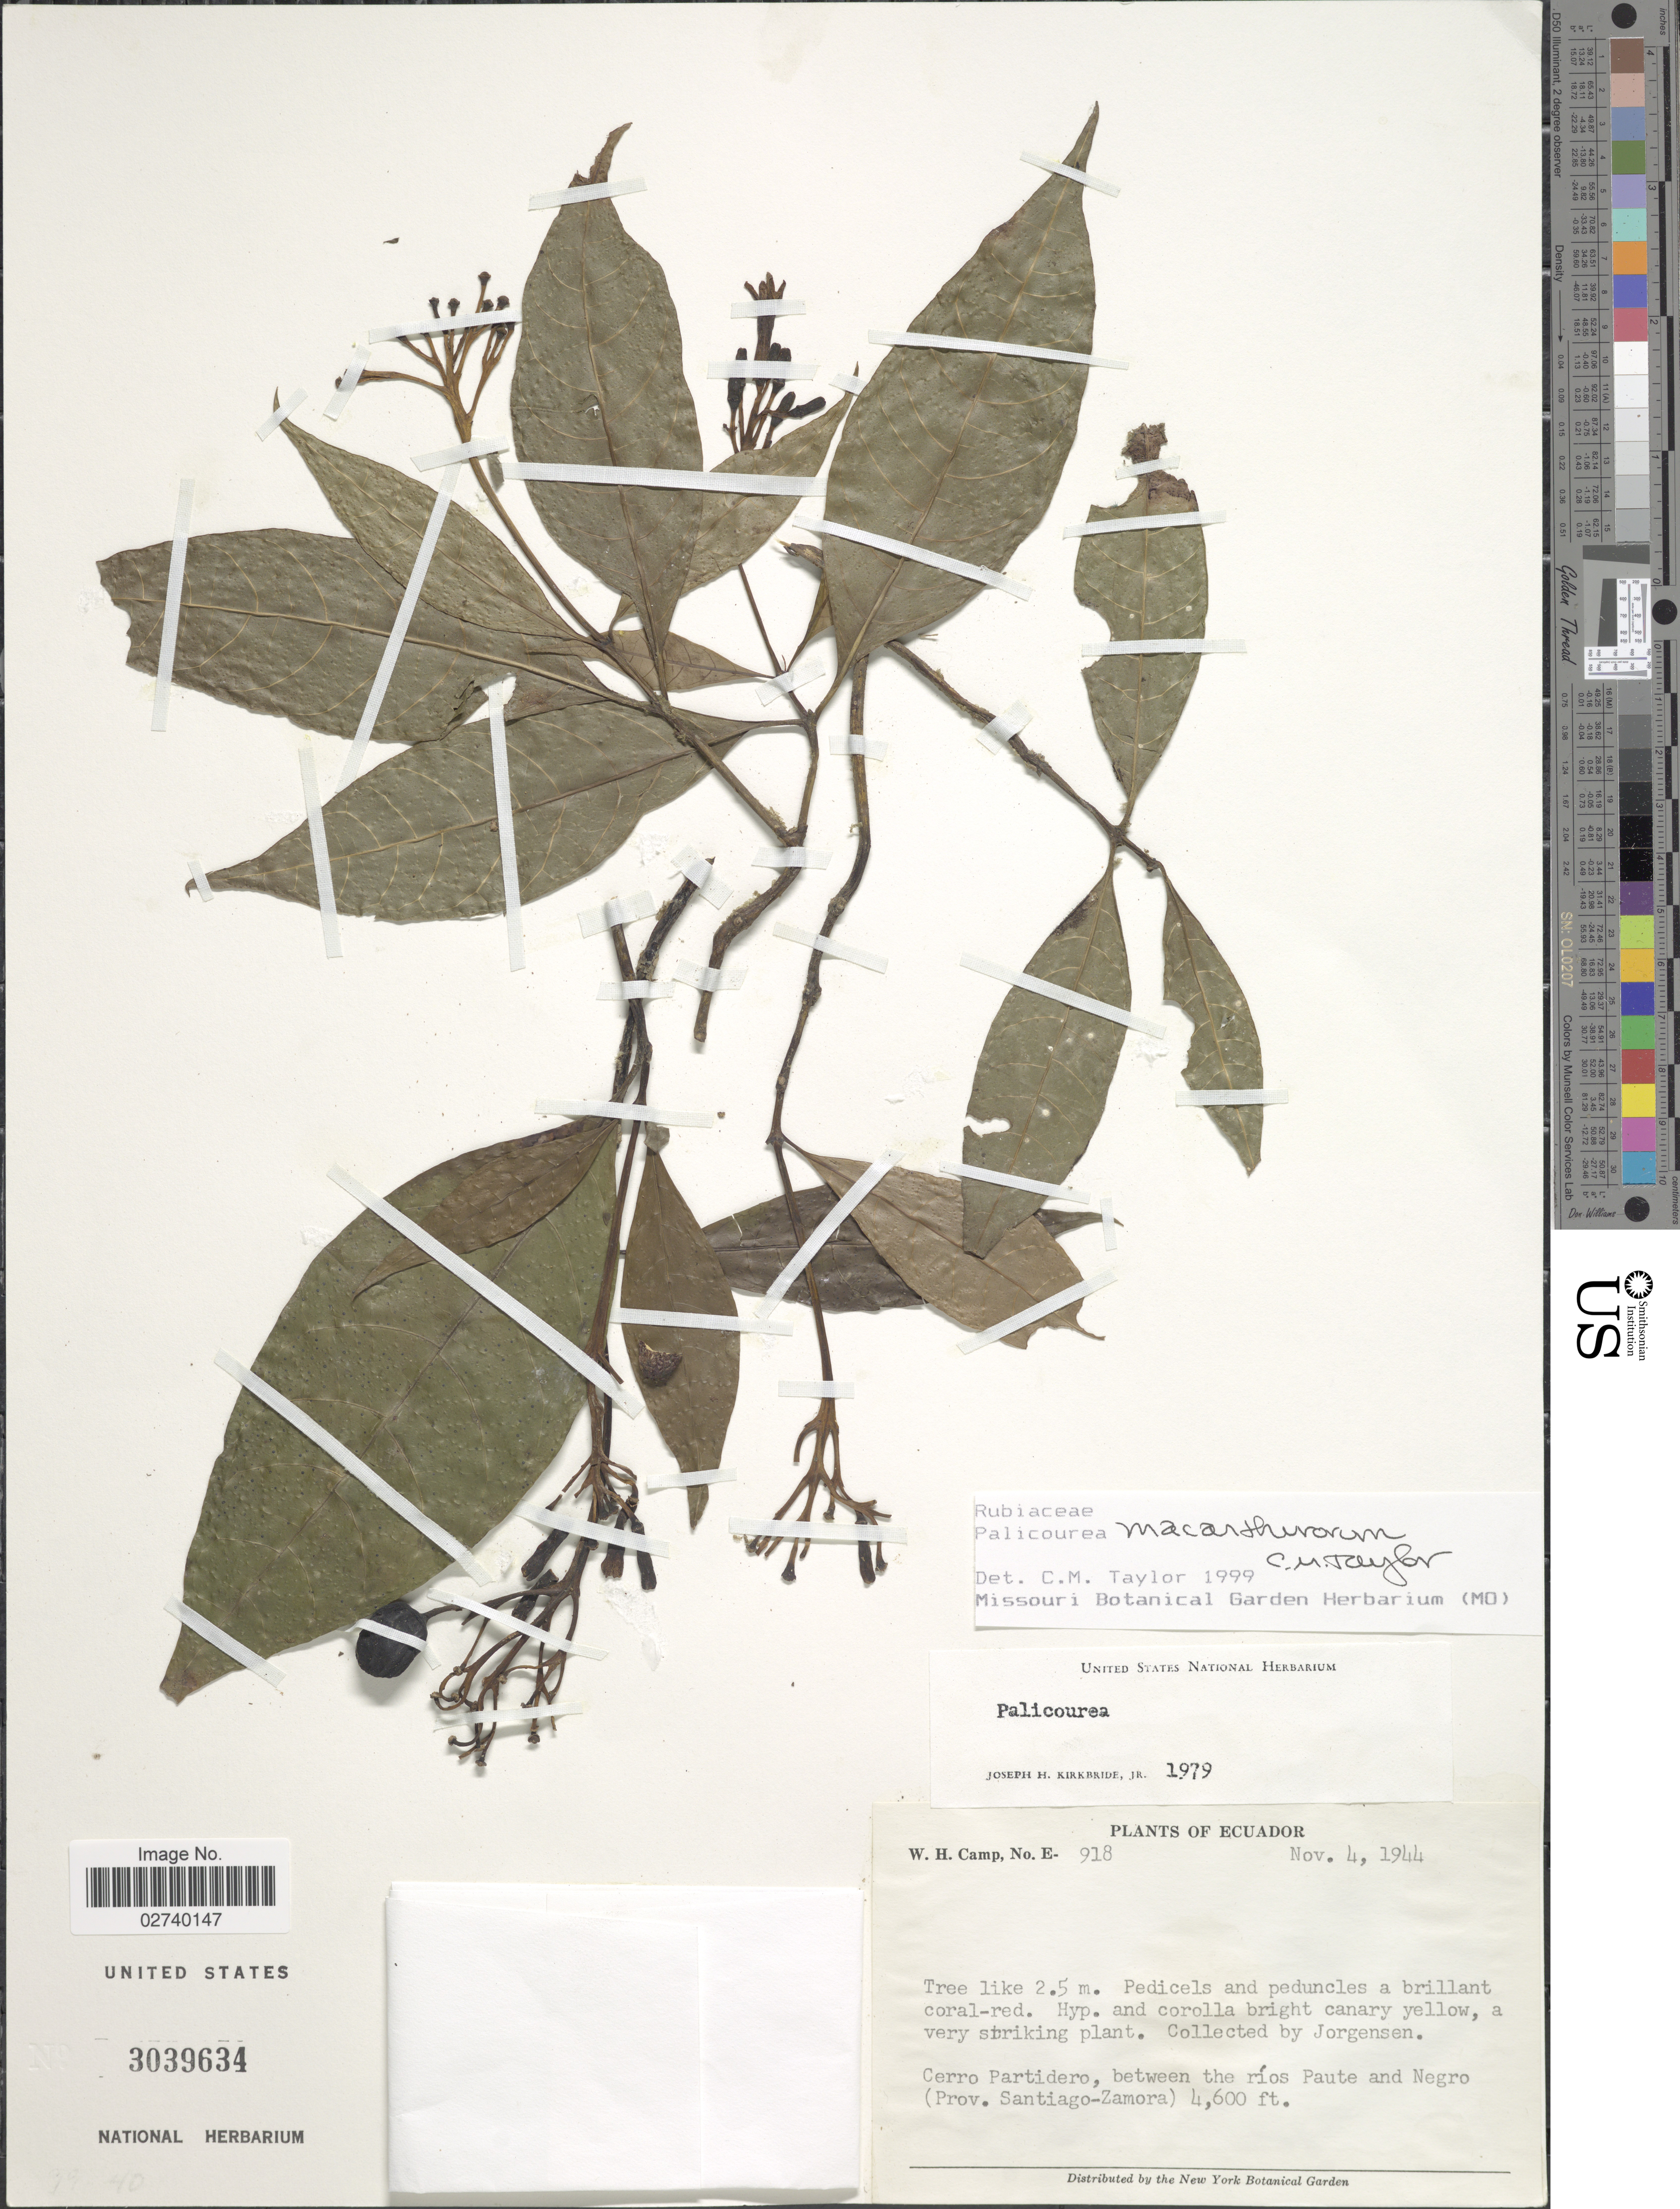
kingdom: Plantae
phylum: Tracheophyta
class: Magnoliopsida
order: Gentianales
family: Rubiaceae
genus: Palicourea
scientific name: Palicourea macarthurorum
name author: C.M. Taylor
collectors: Jorgensen, -- & W. H. Camp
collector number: E-918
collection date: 1944-11-04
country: Ecuador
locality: Cerro Partidero, between the rios Paute and Negro (Prov. Santiago-Zamora)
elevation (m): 1402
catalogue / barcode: US 3039634